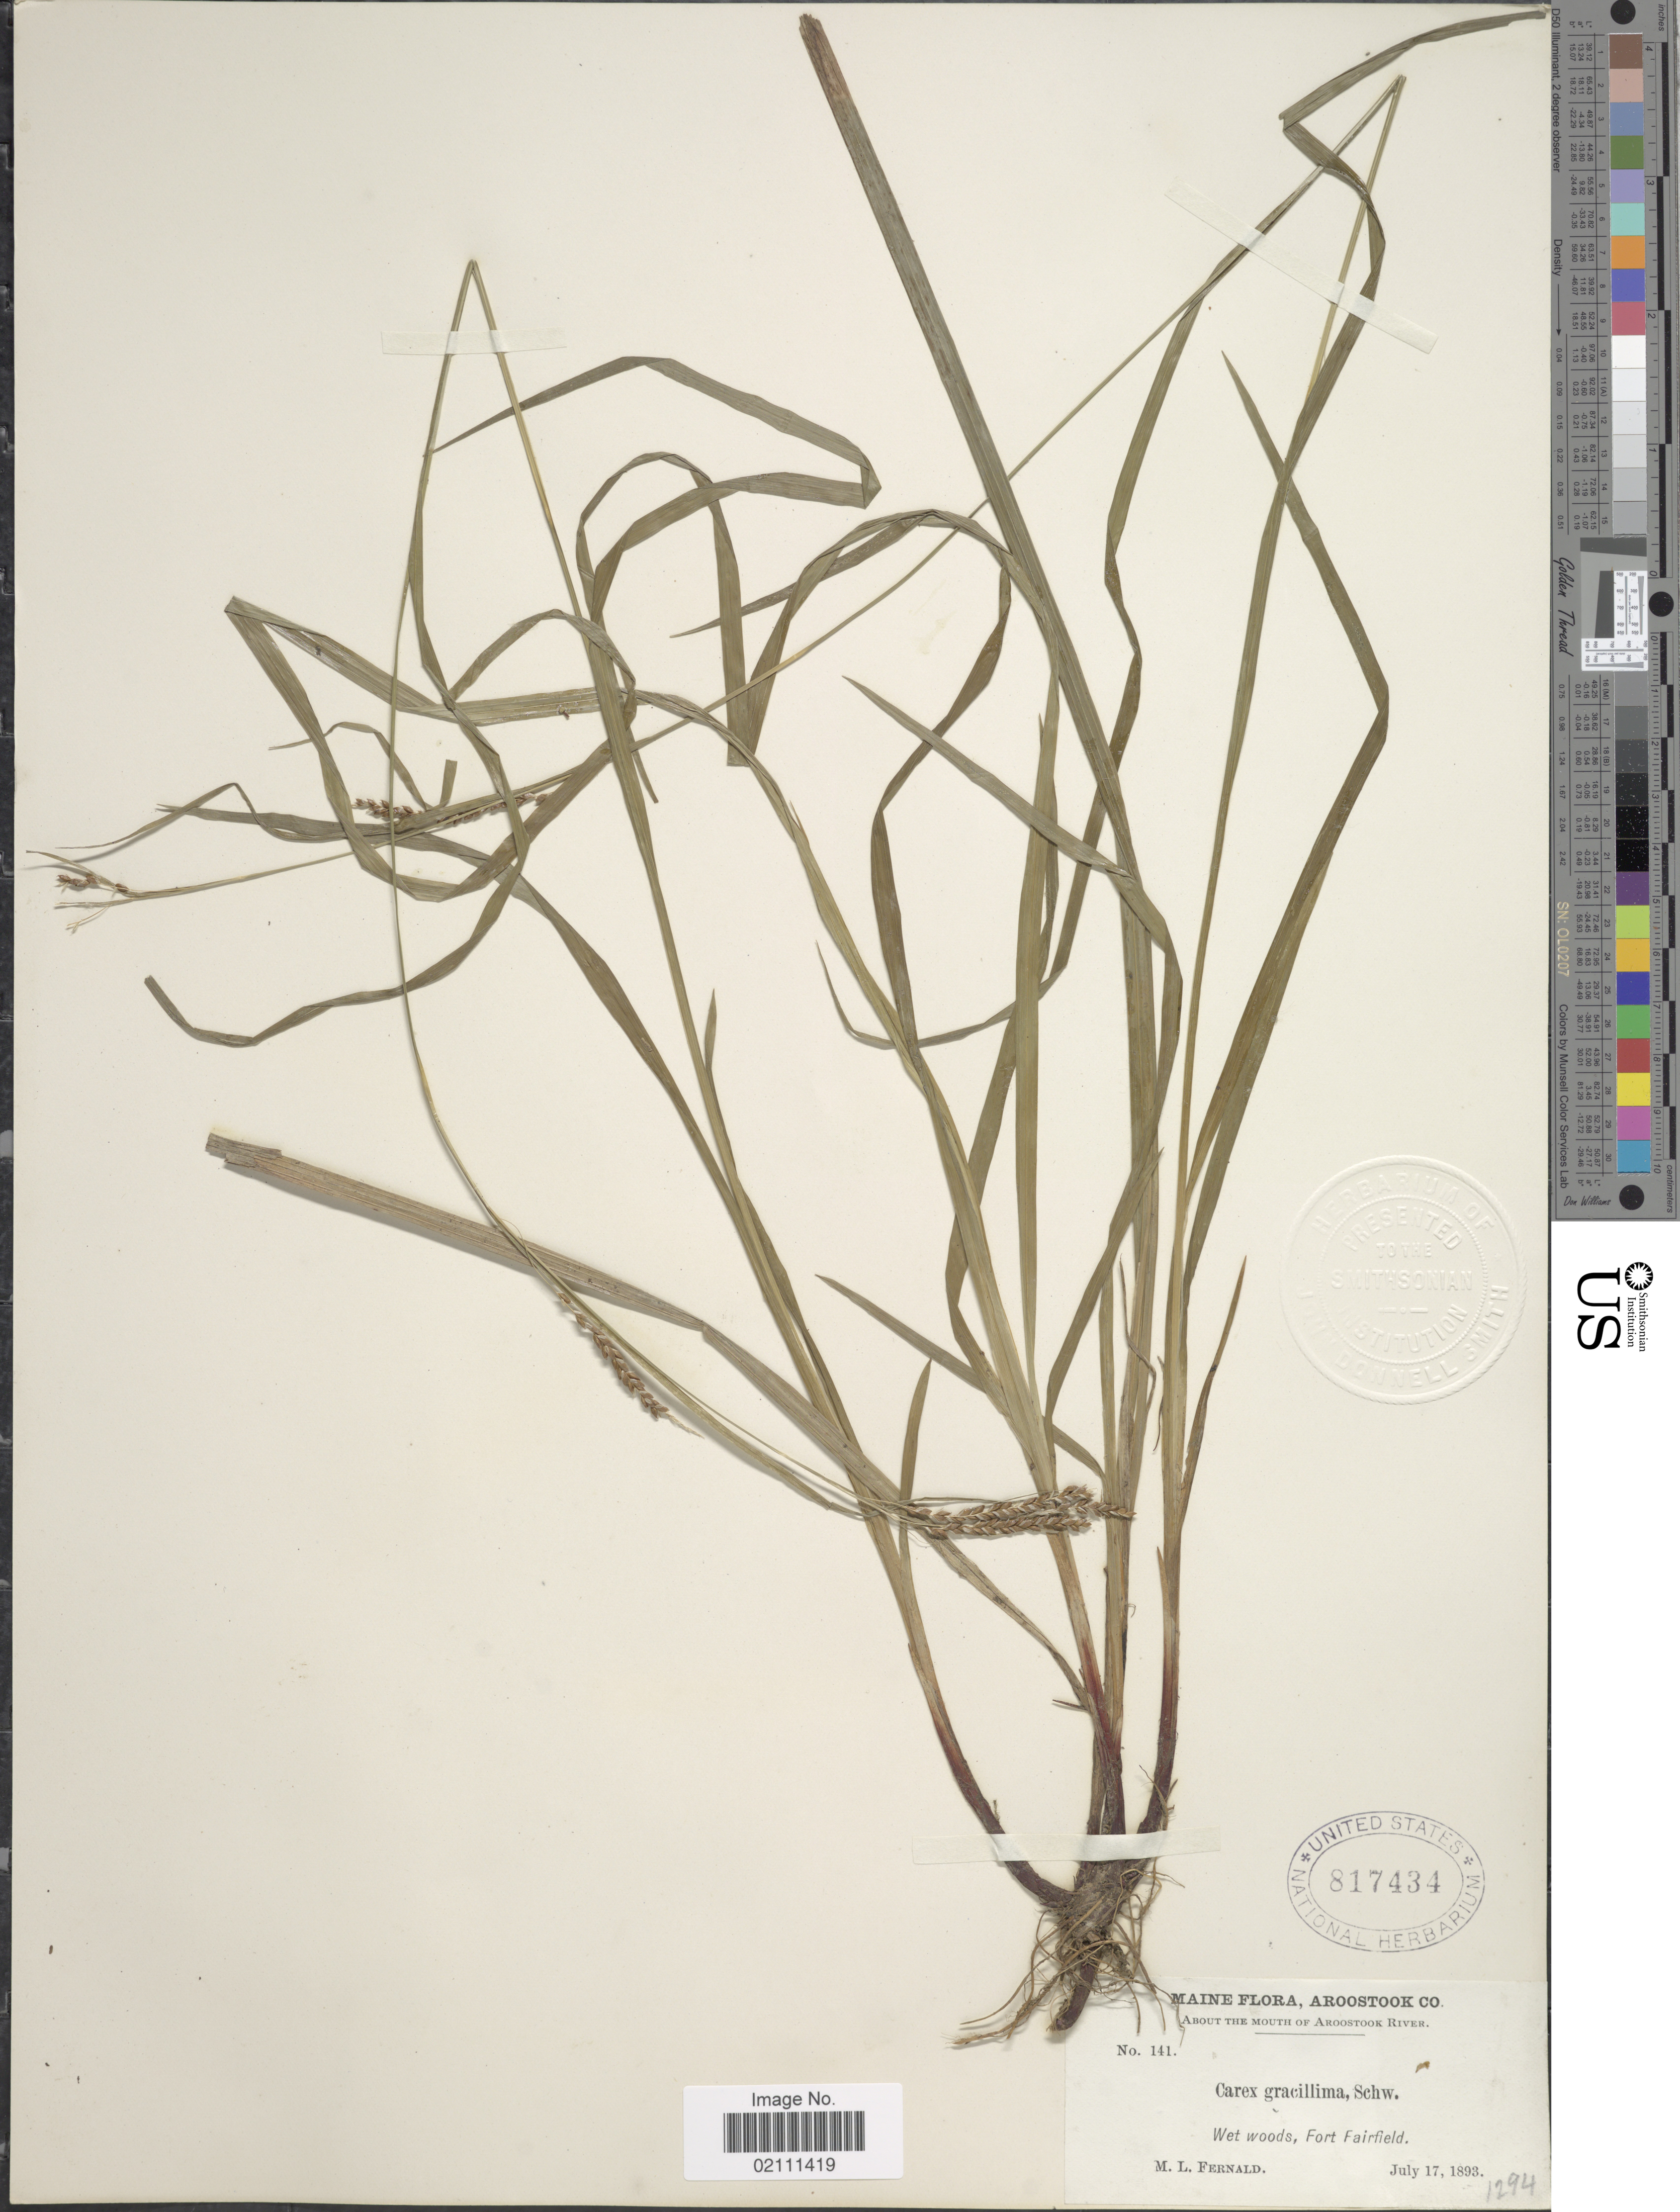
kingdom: Plantae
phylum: Tracheophyta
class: Liliopsida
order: Poales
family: Cyperaceae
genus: Carex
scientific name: Carex gracillima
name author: Schwein.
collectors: M. L. Fernald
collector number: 141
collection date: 1893-07-17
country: United States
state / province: Maine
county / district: Aroostook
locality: about the mouth of Aroostook River, wet woods, Fort Fairfield.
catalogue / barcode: US 817434